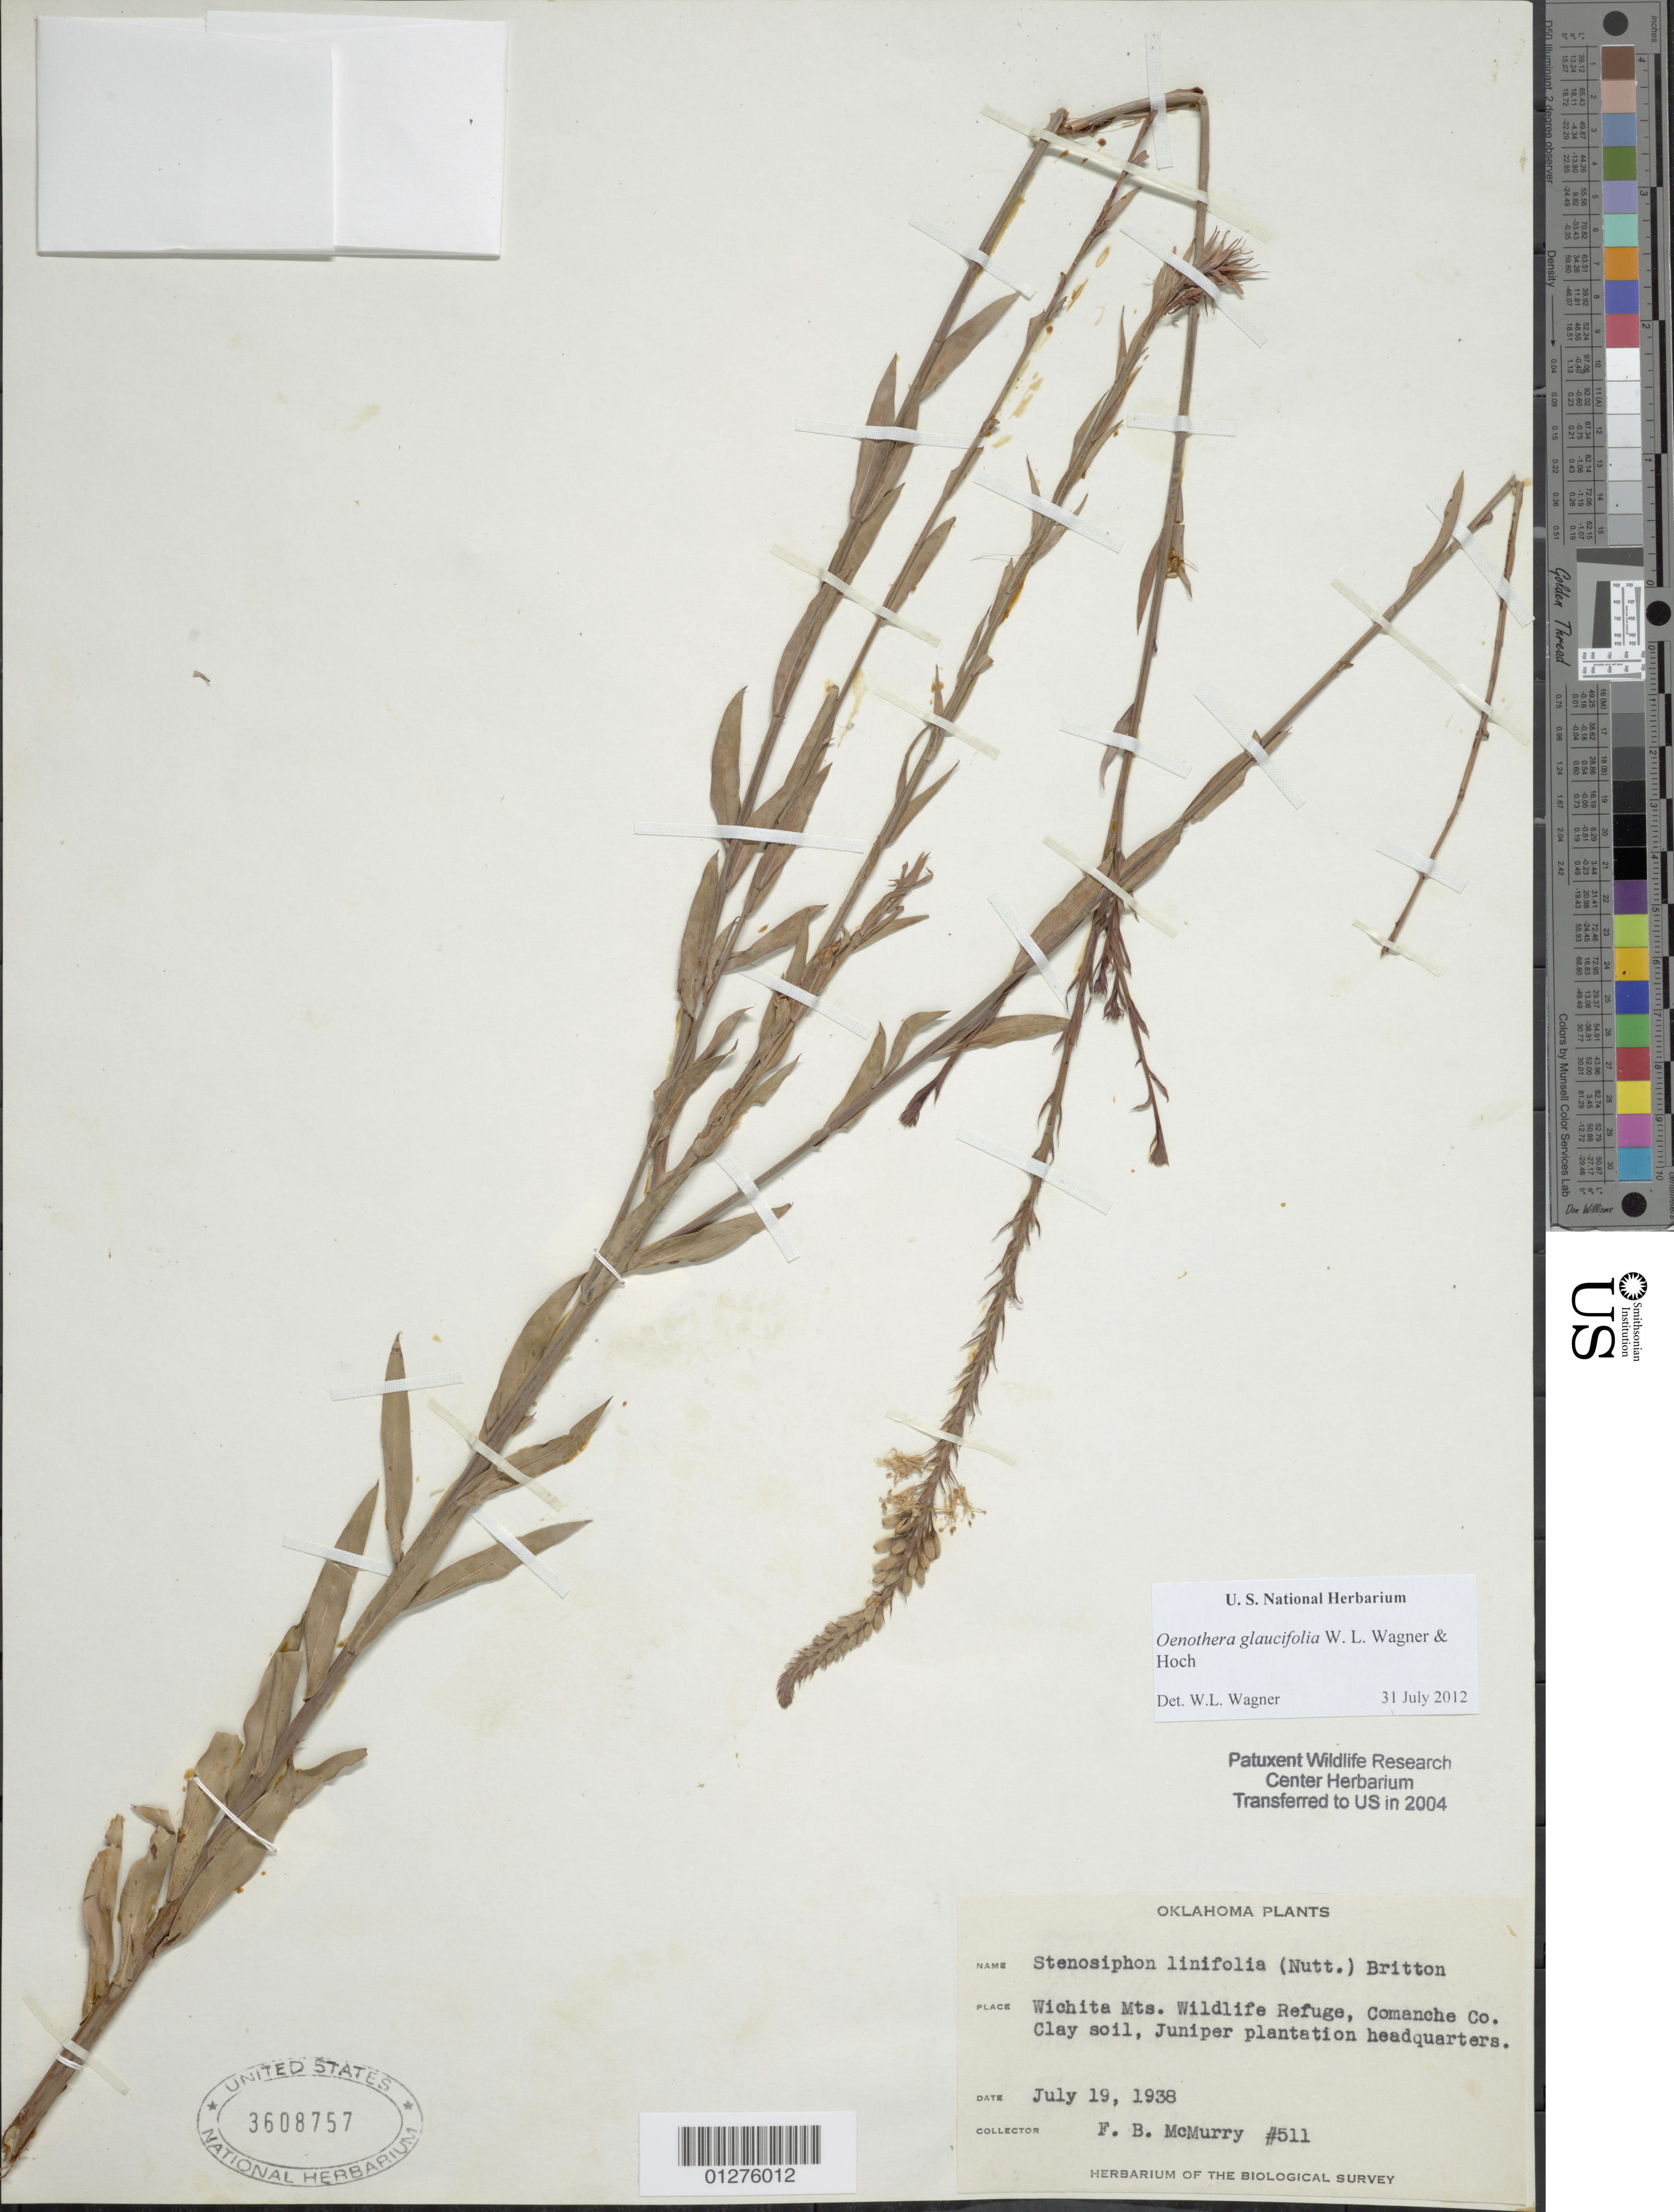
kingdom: Plantae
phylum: Tracheophyta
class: Magnoliopsida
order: Myrtales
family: Onagraceae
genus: Oenothera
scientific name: Oenothera glaucifolia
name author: W.L. Wagner & Hoch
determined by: Wagner, W. L., (BOT), Smithsonian Institution - National Museum of Natural History (UNITED STATES)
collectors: F. B. McMurry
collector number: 511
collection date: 1938-07-19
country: United States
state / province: Oklahoma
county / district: Comanche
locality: Wichita Mts. Wildlife Refuge.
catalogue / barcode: US 3608757